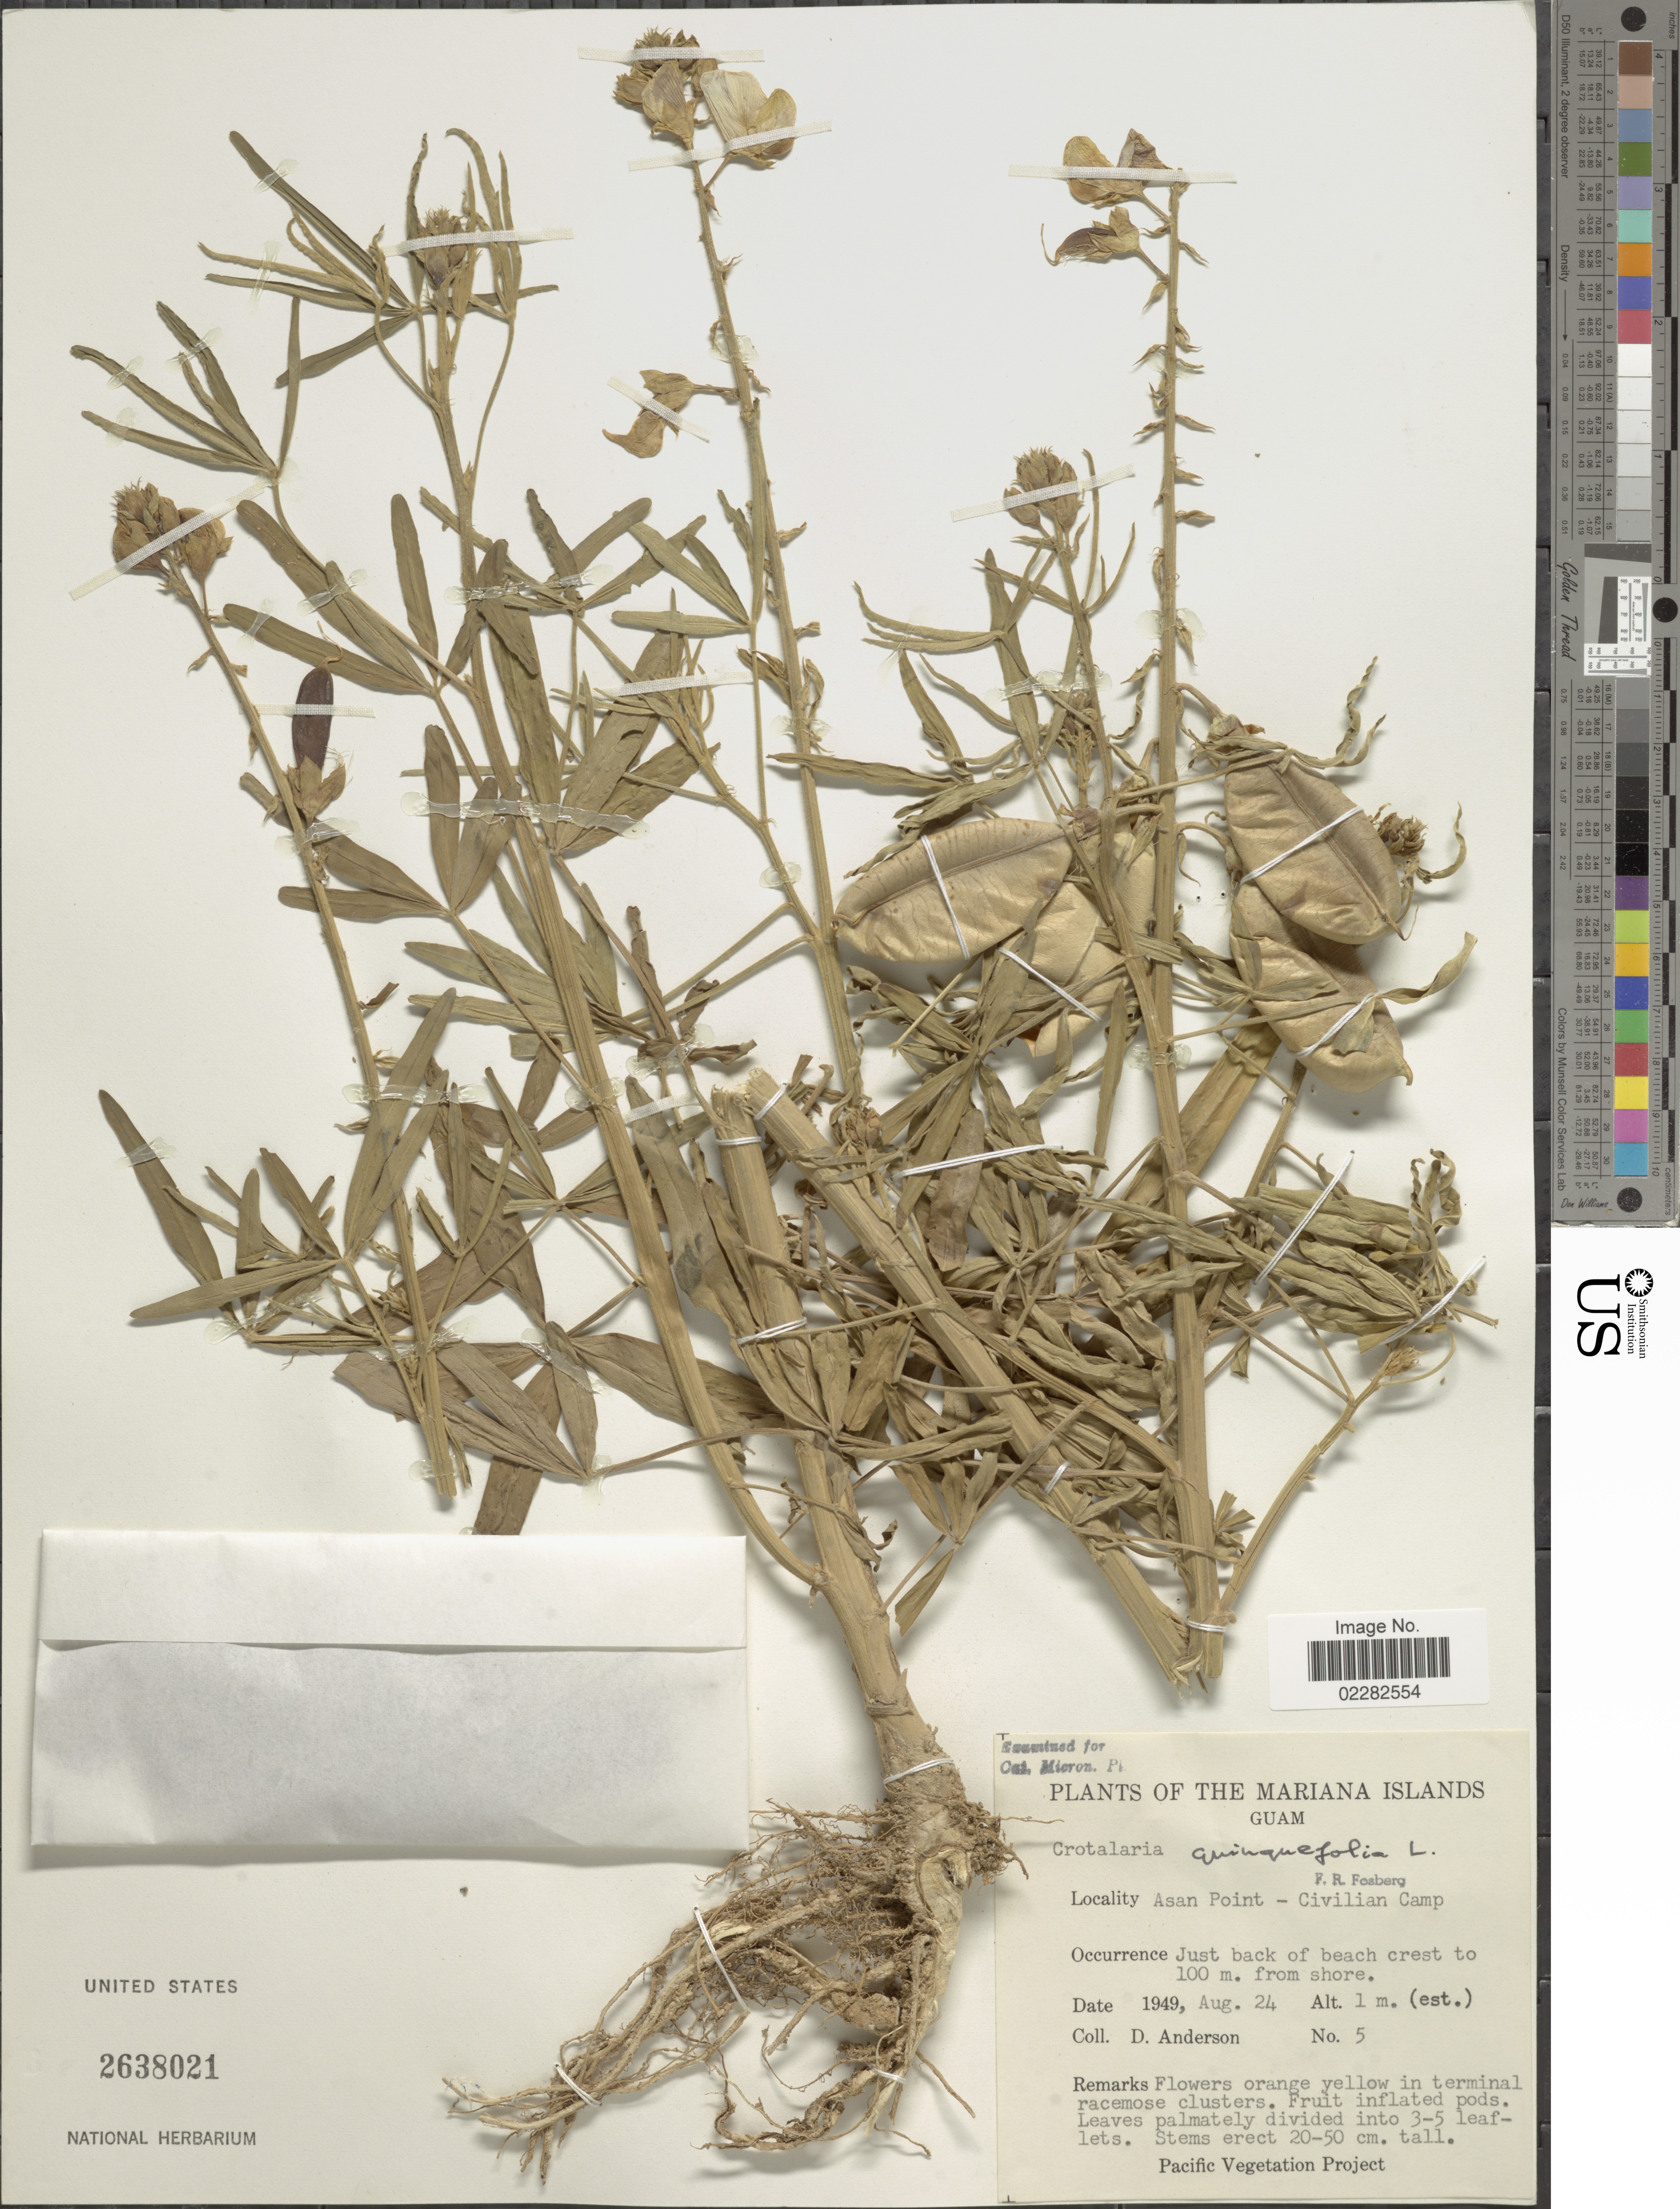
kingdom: Plantae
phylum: Tracheophyta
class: Magnoliopsida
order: Fabales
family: Fabaceae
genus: Crotalaria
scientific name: Crotalaria quinquefolia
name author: L.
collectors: D. Anderson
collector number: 5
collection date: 1949-08-24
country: Guam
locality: Mariana Islands, Guam, Asan Point-Civilian Camp, just back of beach crest to 100 m. from shore.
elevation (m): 1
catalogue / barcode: US 2638021